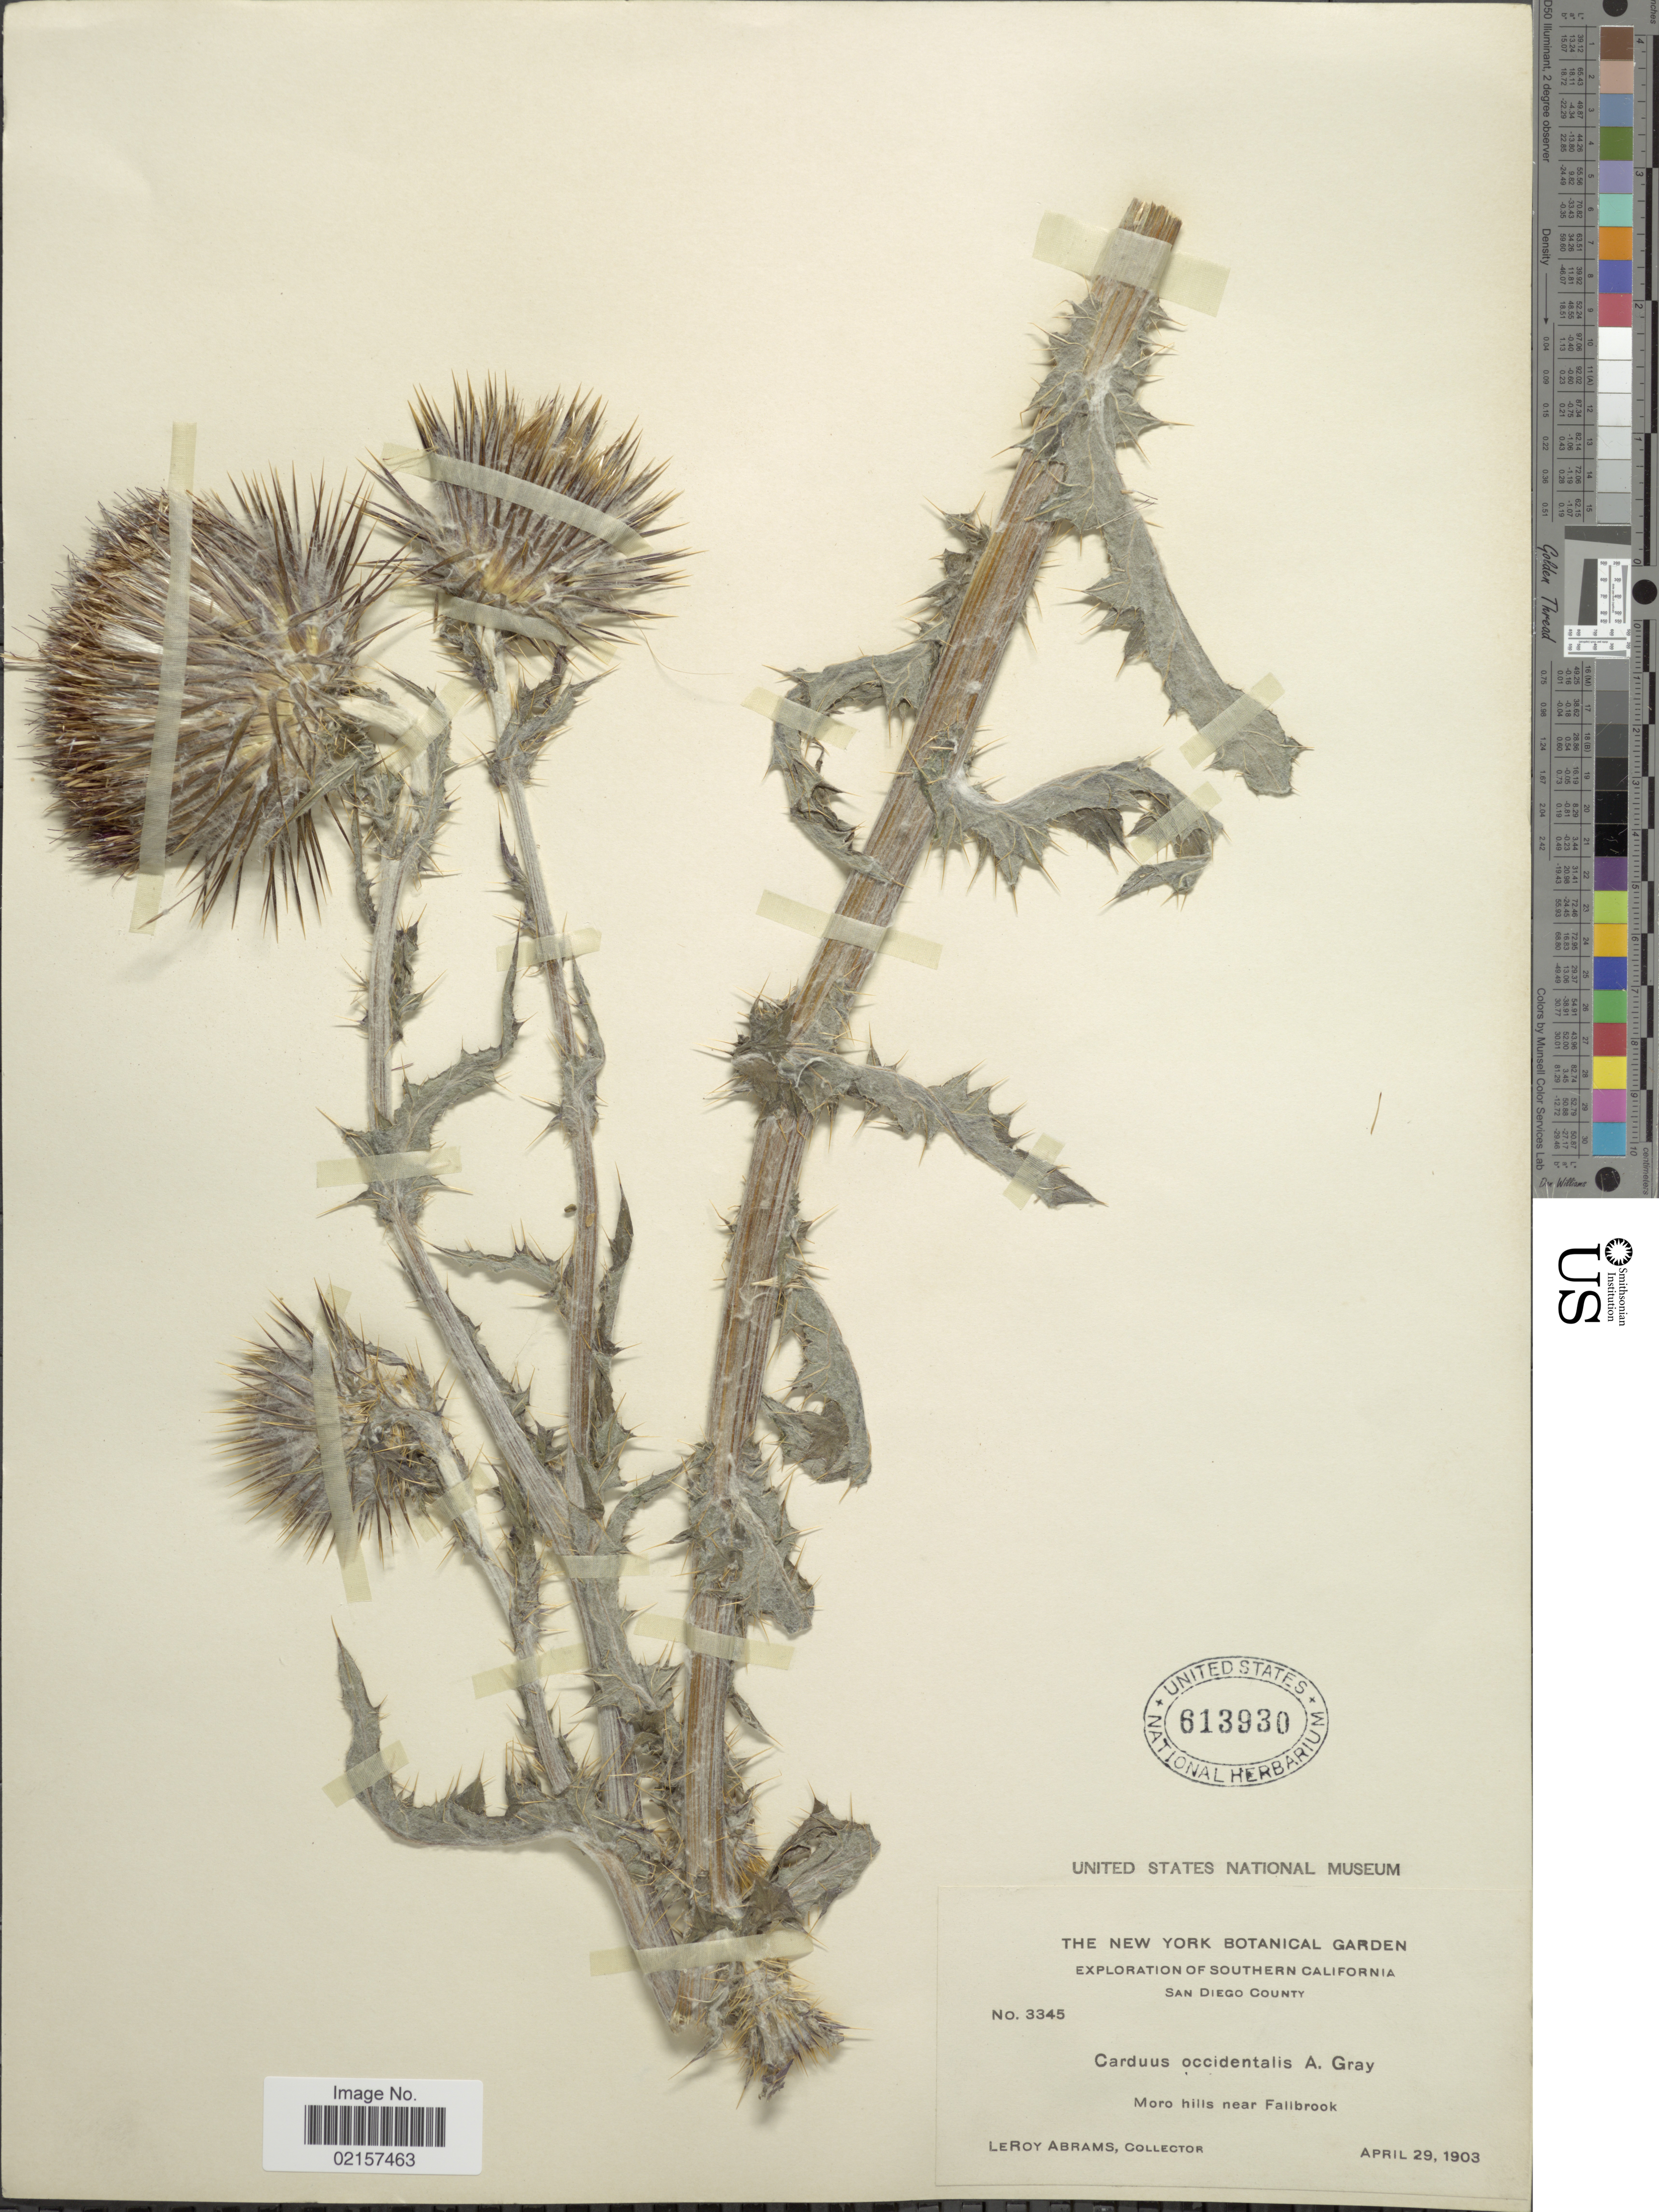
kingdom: Plantae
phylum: Tracheophyta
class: Magnoliopsida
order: Asterales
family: Asteraceae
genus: Cirsium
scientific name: Cirsium occidentale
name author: (Nutt.) Jeps.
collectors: L. Abrams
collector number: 3345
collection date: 1903-04-29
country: United States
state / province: California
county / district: San Diego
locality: Southern California, San Diego County, Moro hills near Fallbrook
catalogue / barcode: US 613930